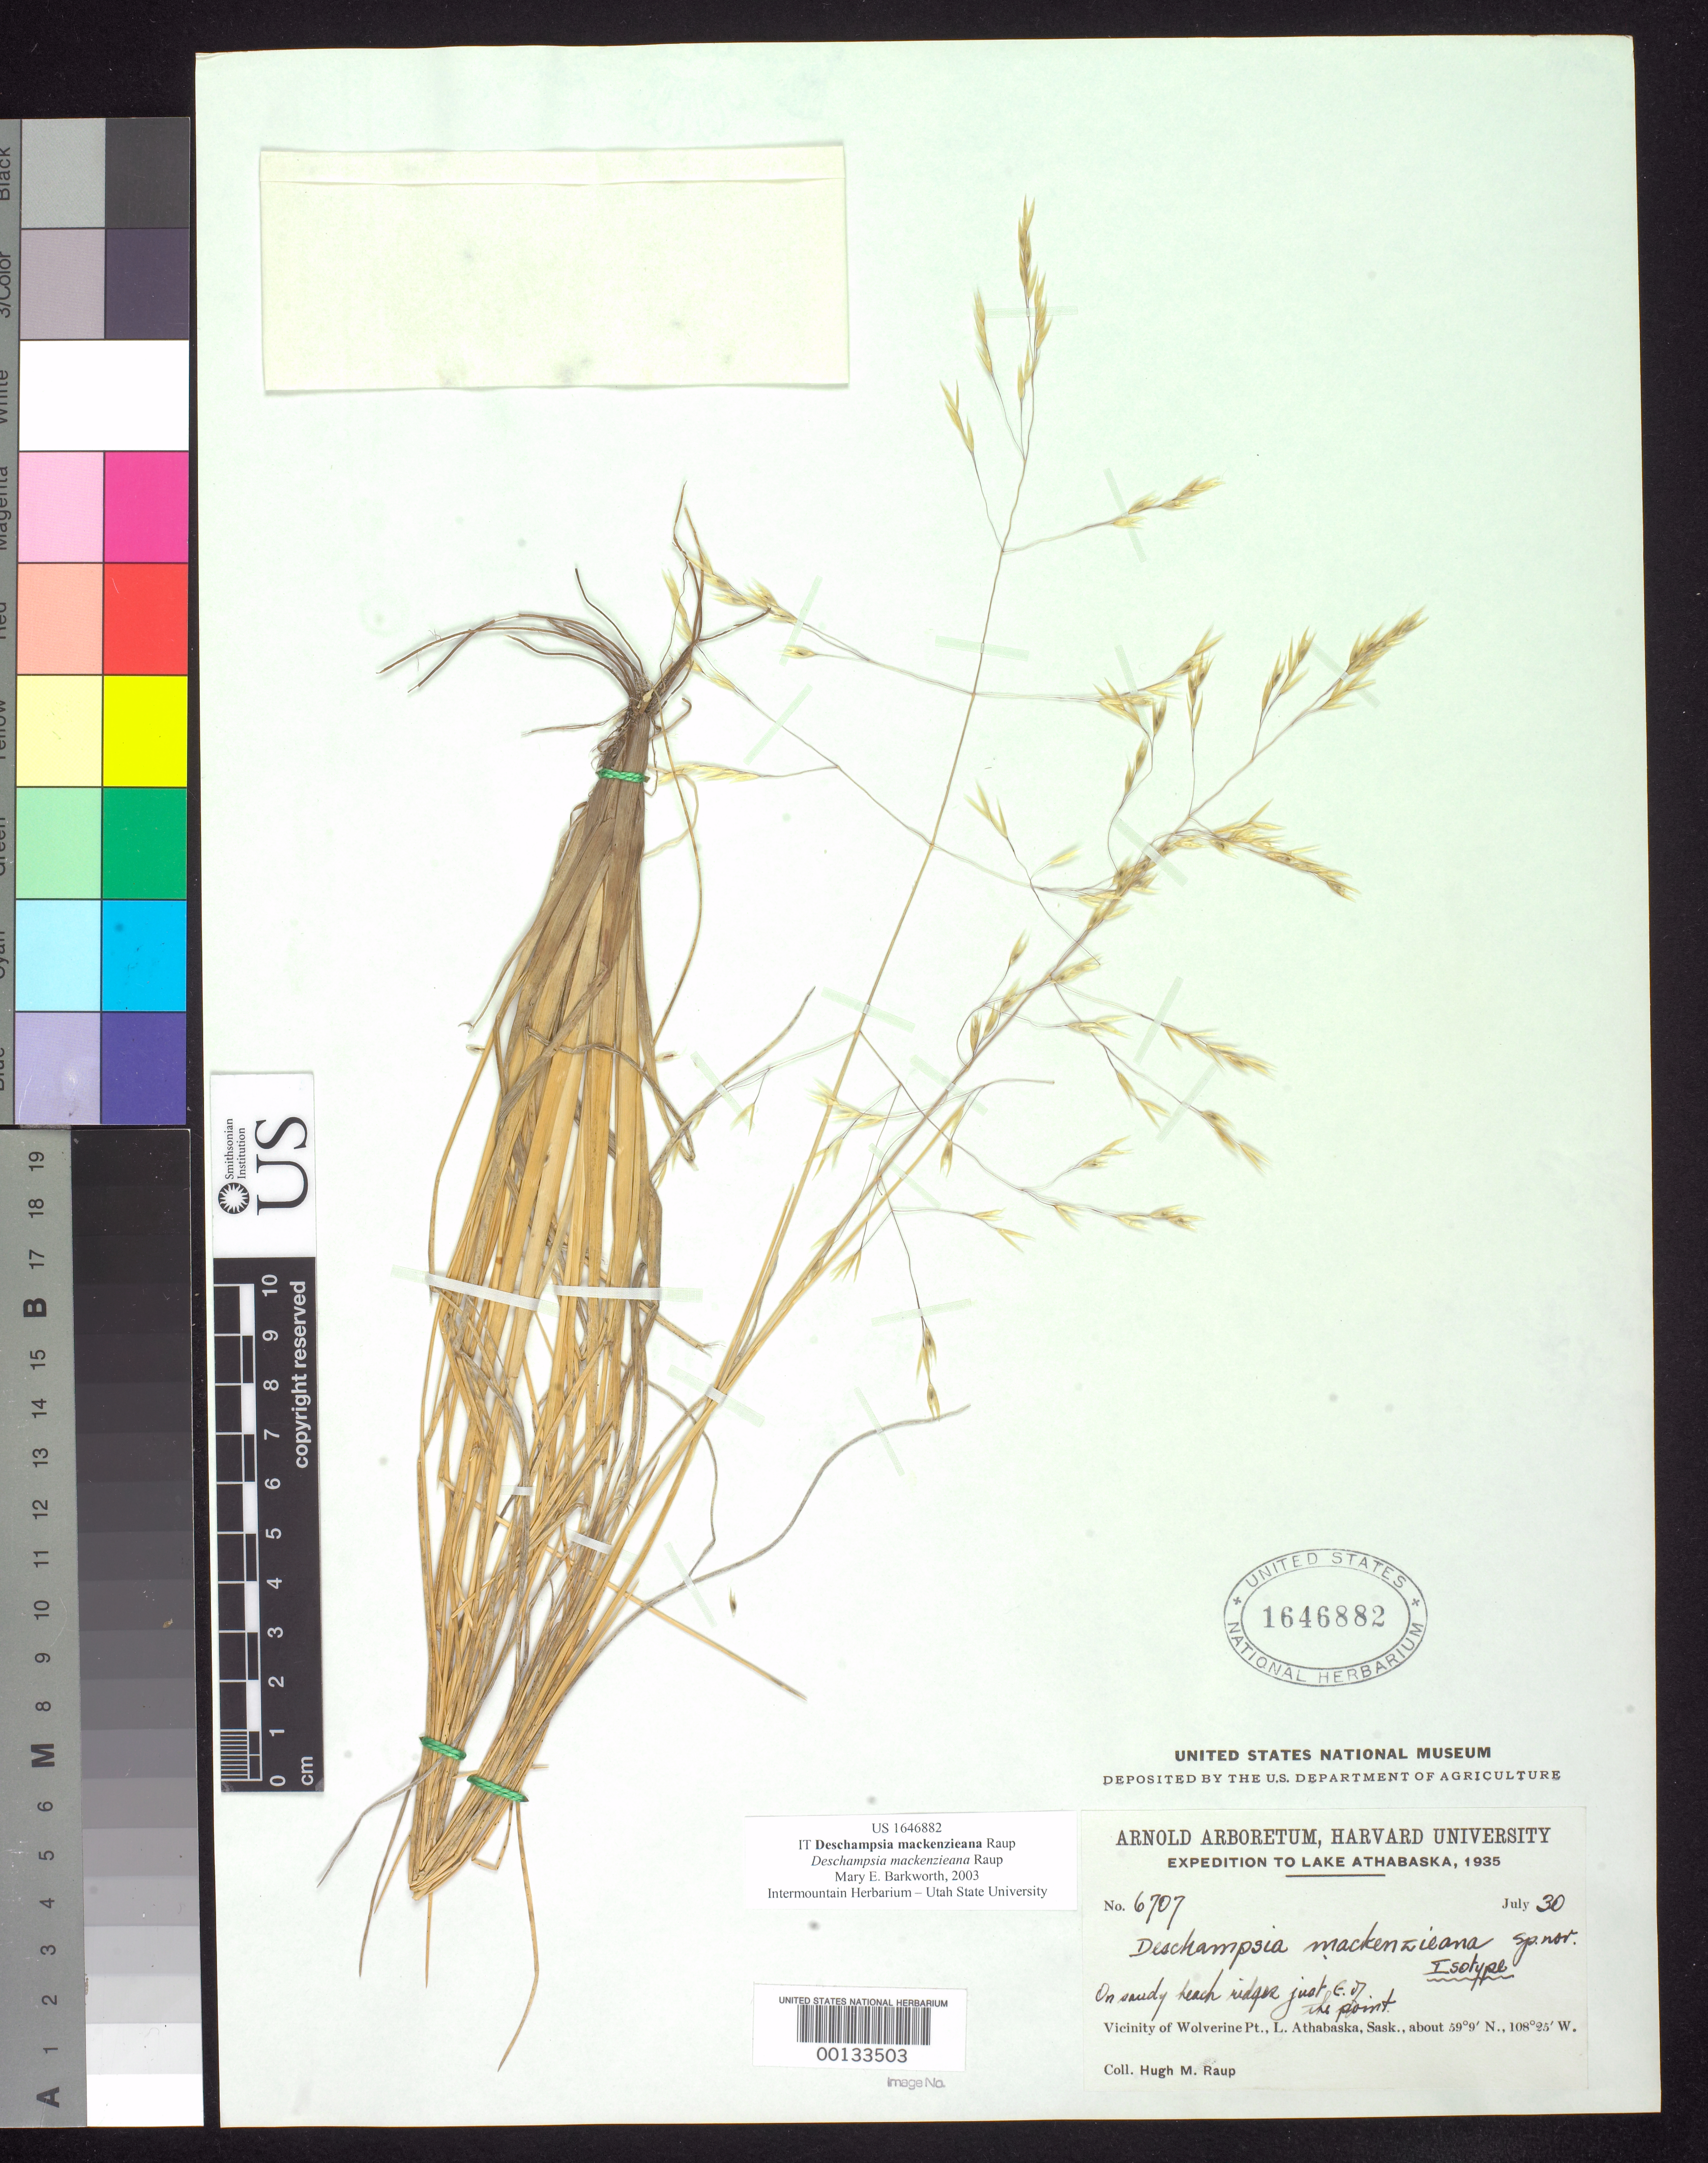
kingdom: Plantae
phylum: Tracheophyta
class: Liliopsida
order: Poales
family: Poaceae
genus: Deschampsia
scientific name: Deschampsia mackenzieana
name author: Raup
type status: Isotype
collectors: H. Raup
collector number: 6707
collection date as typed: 30 Jul 1935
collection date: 1935-07-30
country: Canada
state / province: Saskatchewan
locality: North shore of Lake Athabaska - vicinity of Wolverine Pt.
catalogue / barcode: US 1646882